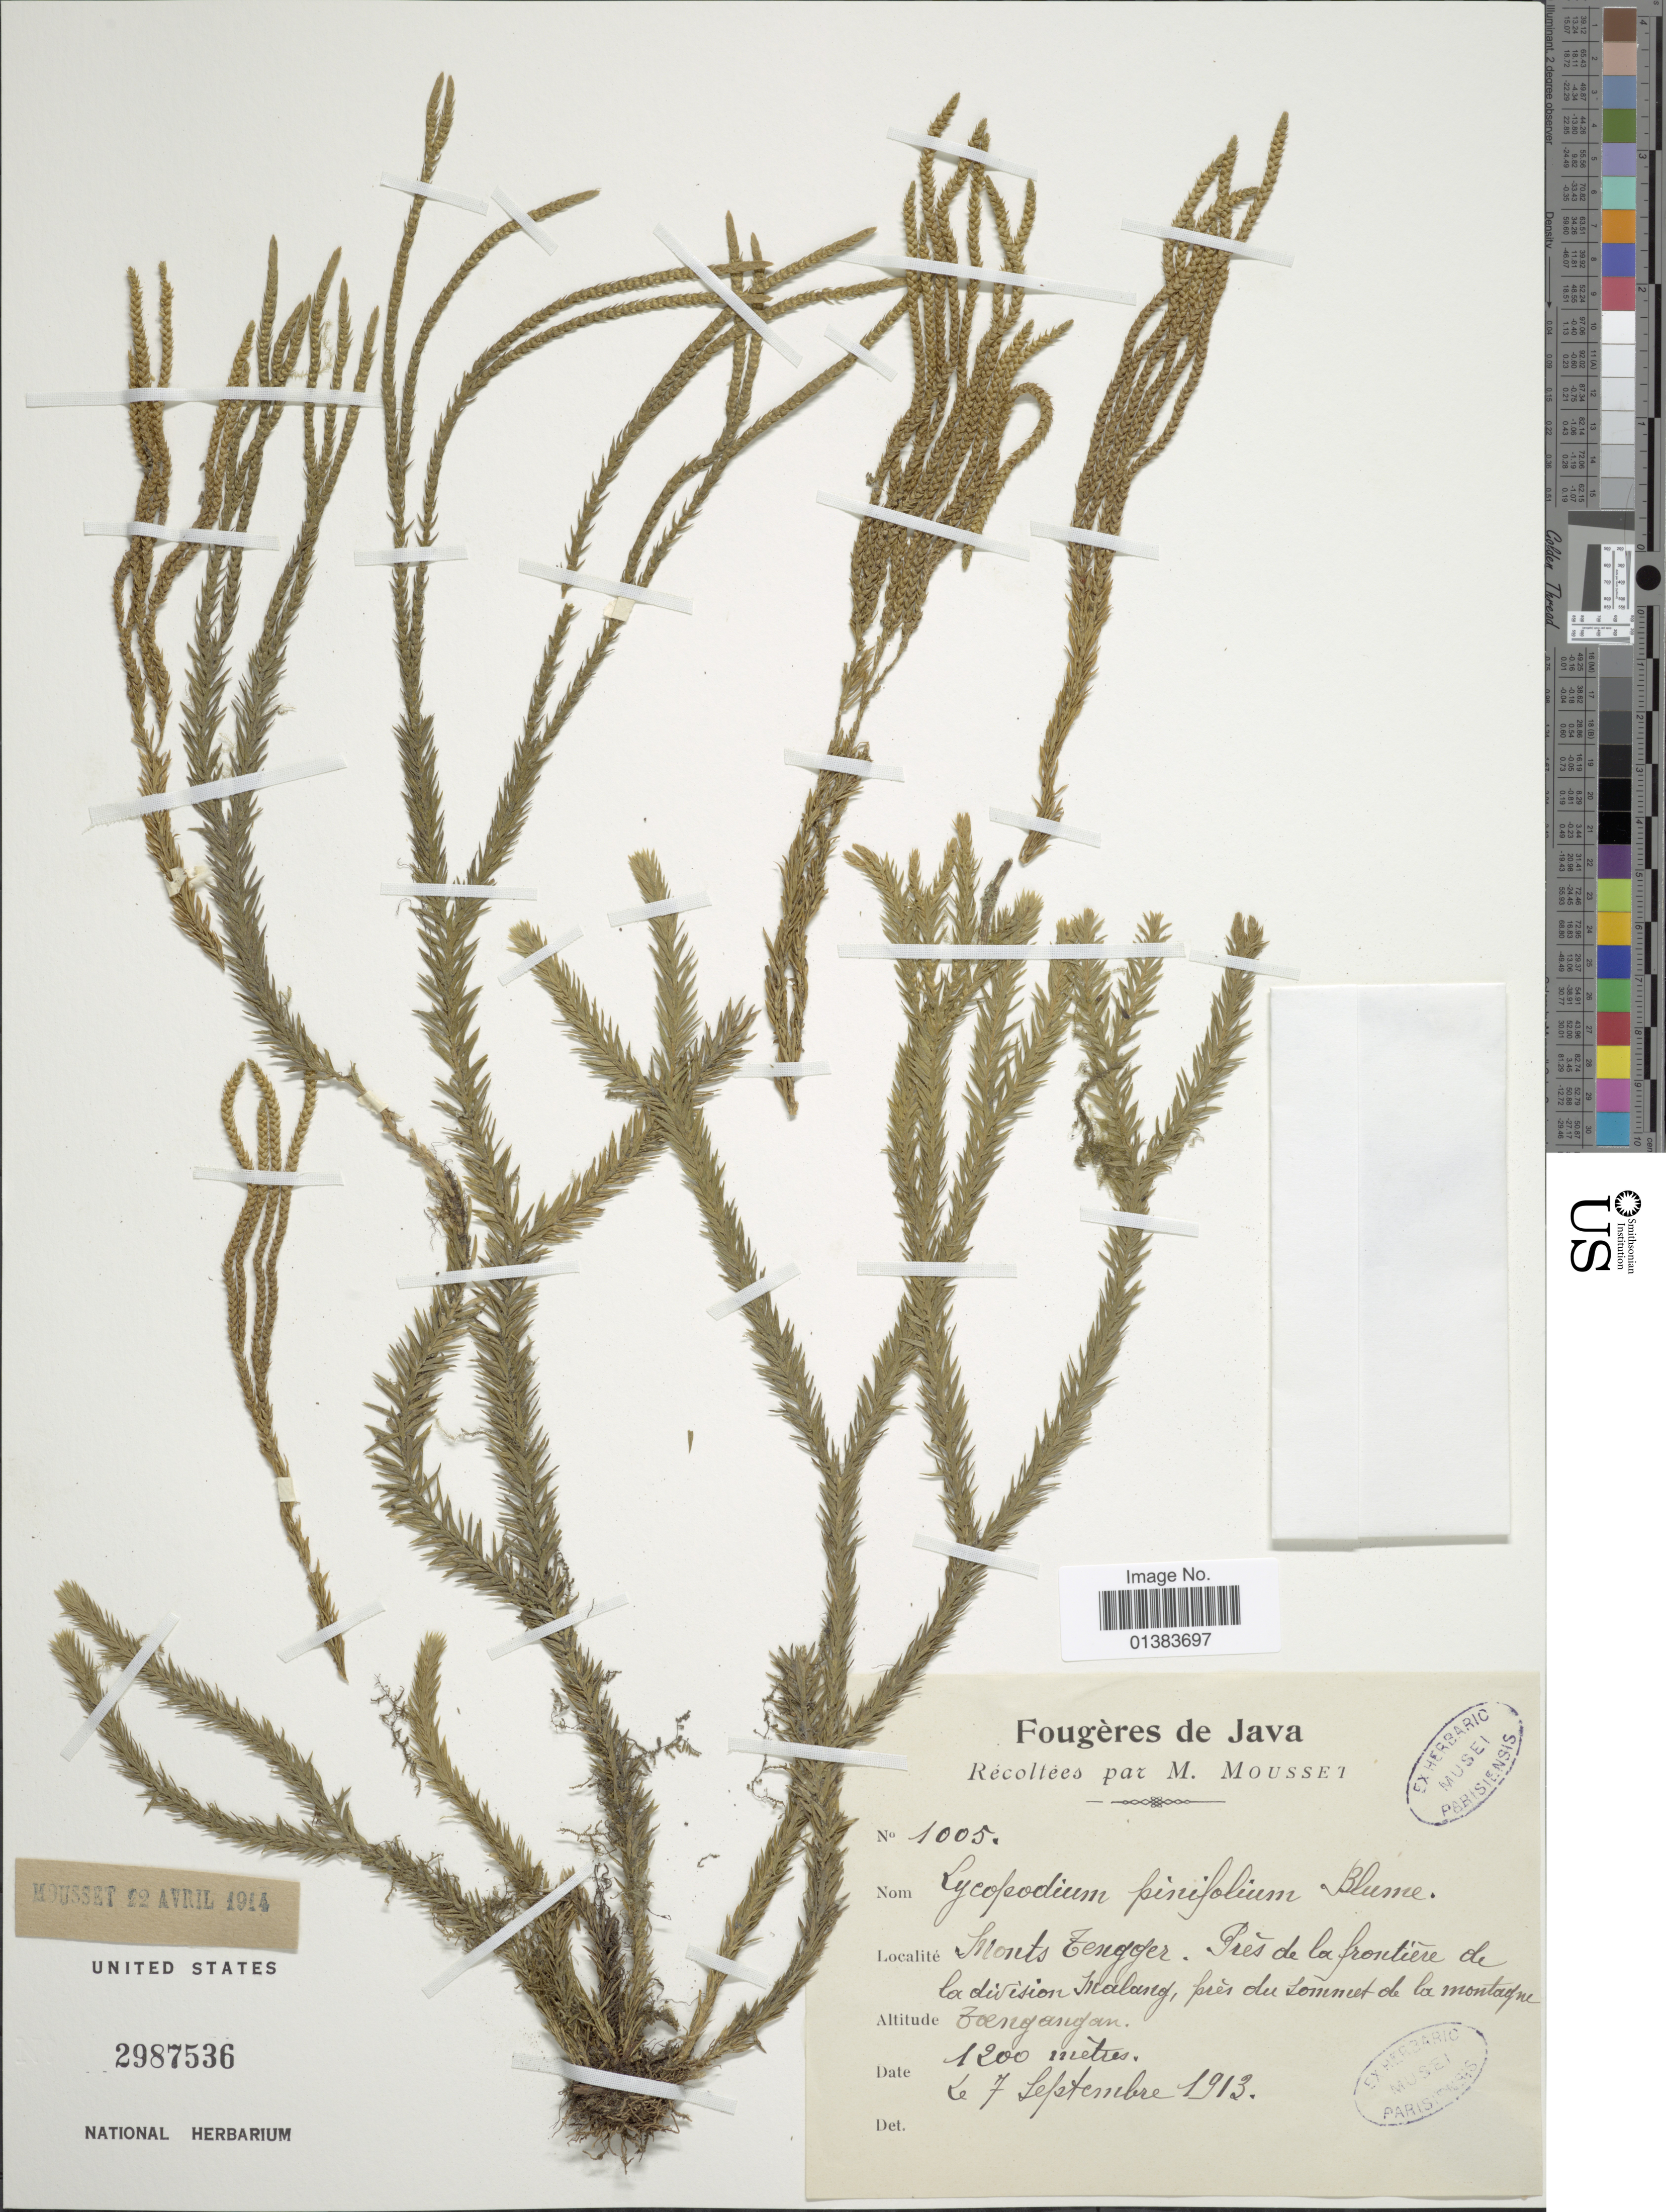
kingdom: Plantae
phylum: Tracheophyta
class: Lycopodiopsida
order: Lycopodiales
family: Lycopodiaceae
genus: Phlegmariurus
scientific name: Phlegmariurus proliferus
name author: (Blume) A. R. Field & Bostock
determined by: Field, A. R.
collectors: Mousset, --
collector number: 1005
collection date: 1913-09-07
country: Indonesia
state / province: Java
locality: Monts Tengger. Prés de la frontiére de la division Malang, prés du sommet de la montagne Toengangan.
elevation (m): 1200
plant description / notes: Corrected "Kalang" to "Malang"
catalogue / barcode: US 2987536